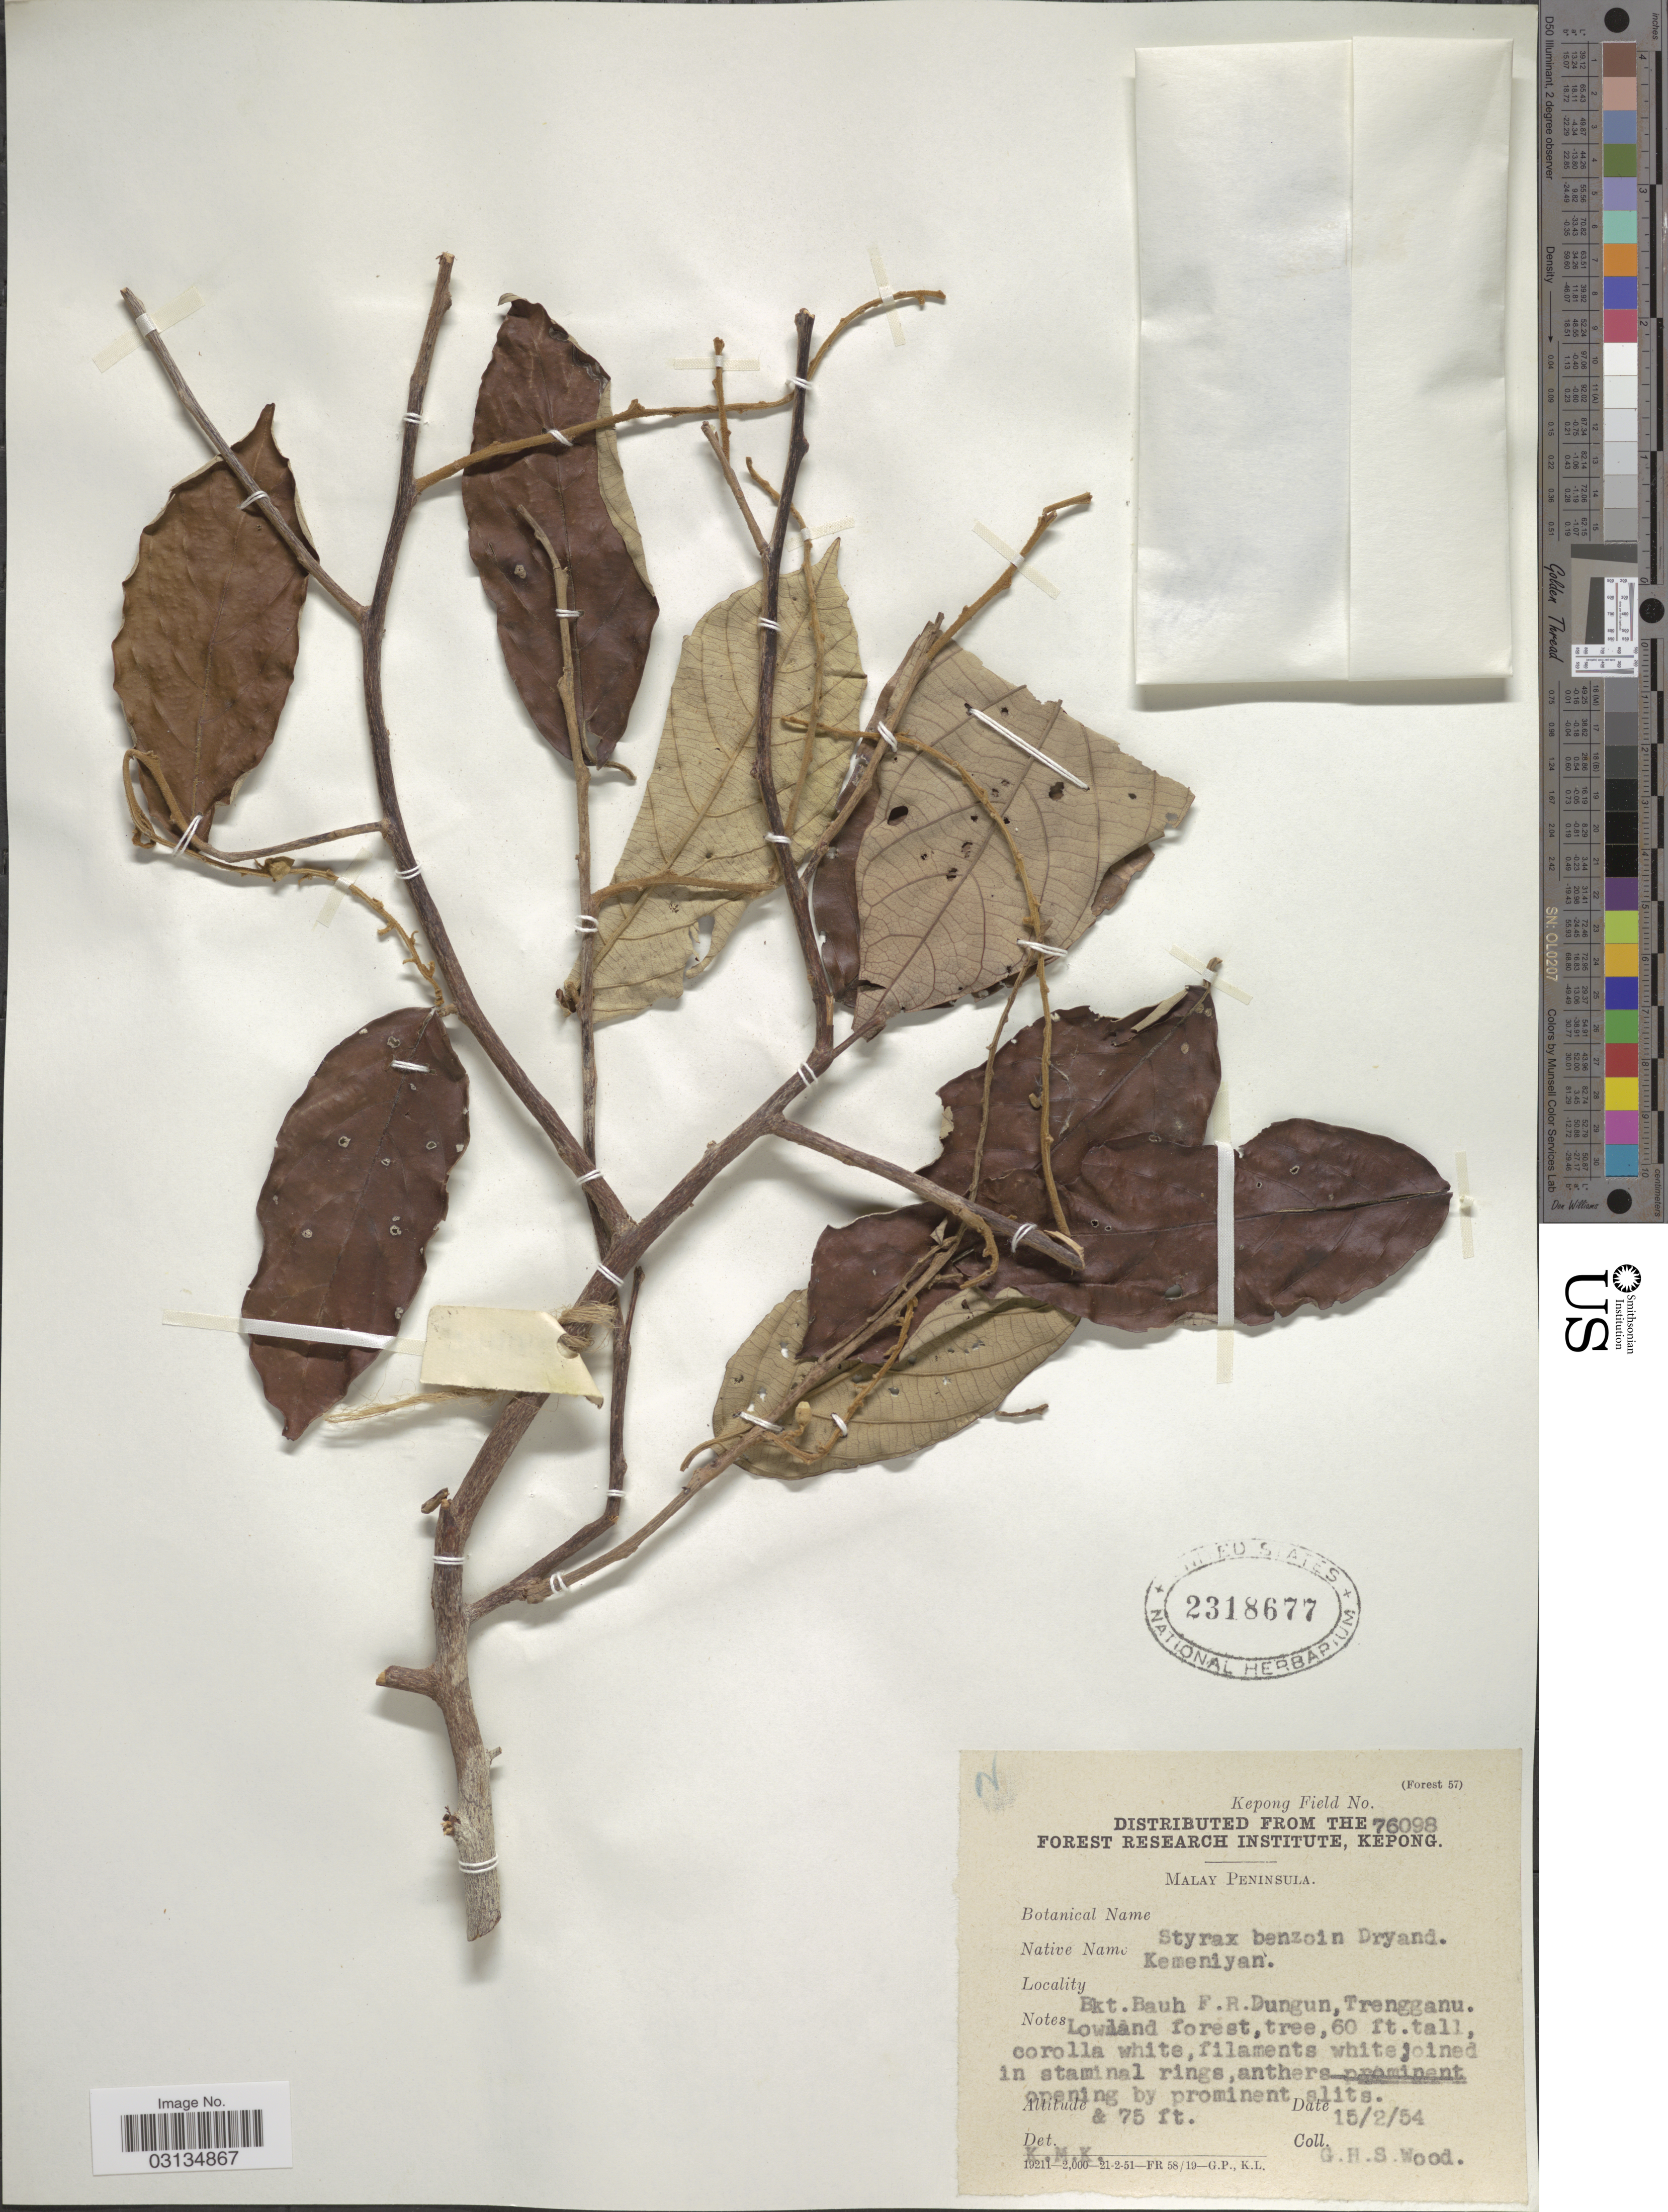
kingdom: Plantae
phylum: Tracheophyta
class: Magnoliopsida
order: Ericales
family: Styracaceae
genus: Styrax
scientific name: Styrax benzoin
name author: Dryand.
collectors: G. Wood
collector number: Kepong Field 76098?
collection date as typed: Transcribed d/m/y: 15/2/54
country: Malaysia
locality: Malay Peninsula. Bkt. Bauh F. R. Dungun, Trengganu.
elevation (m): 23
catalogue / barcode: US 2318677